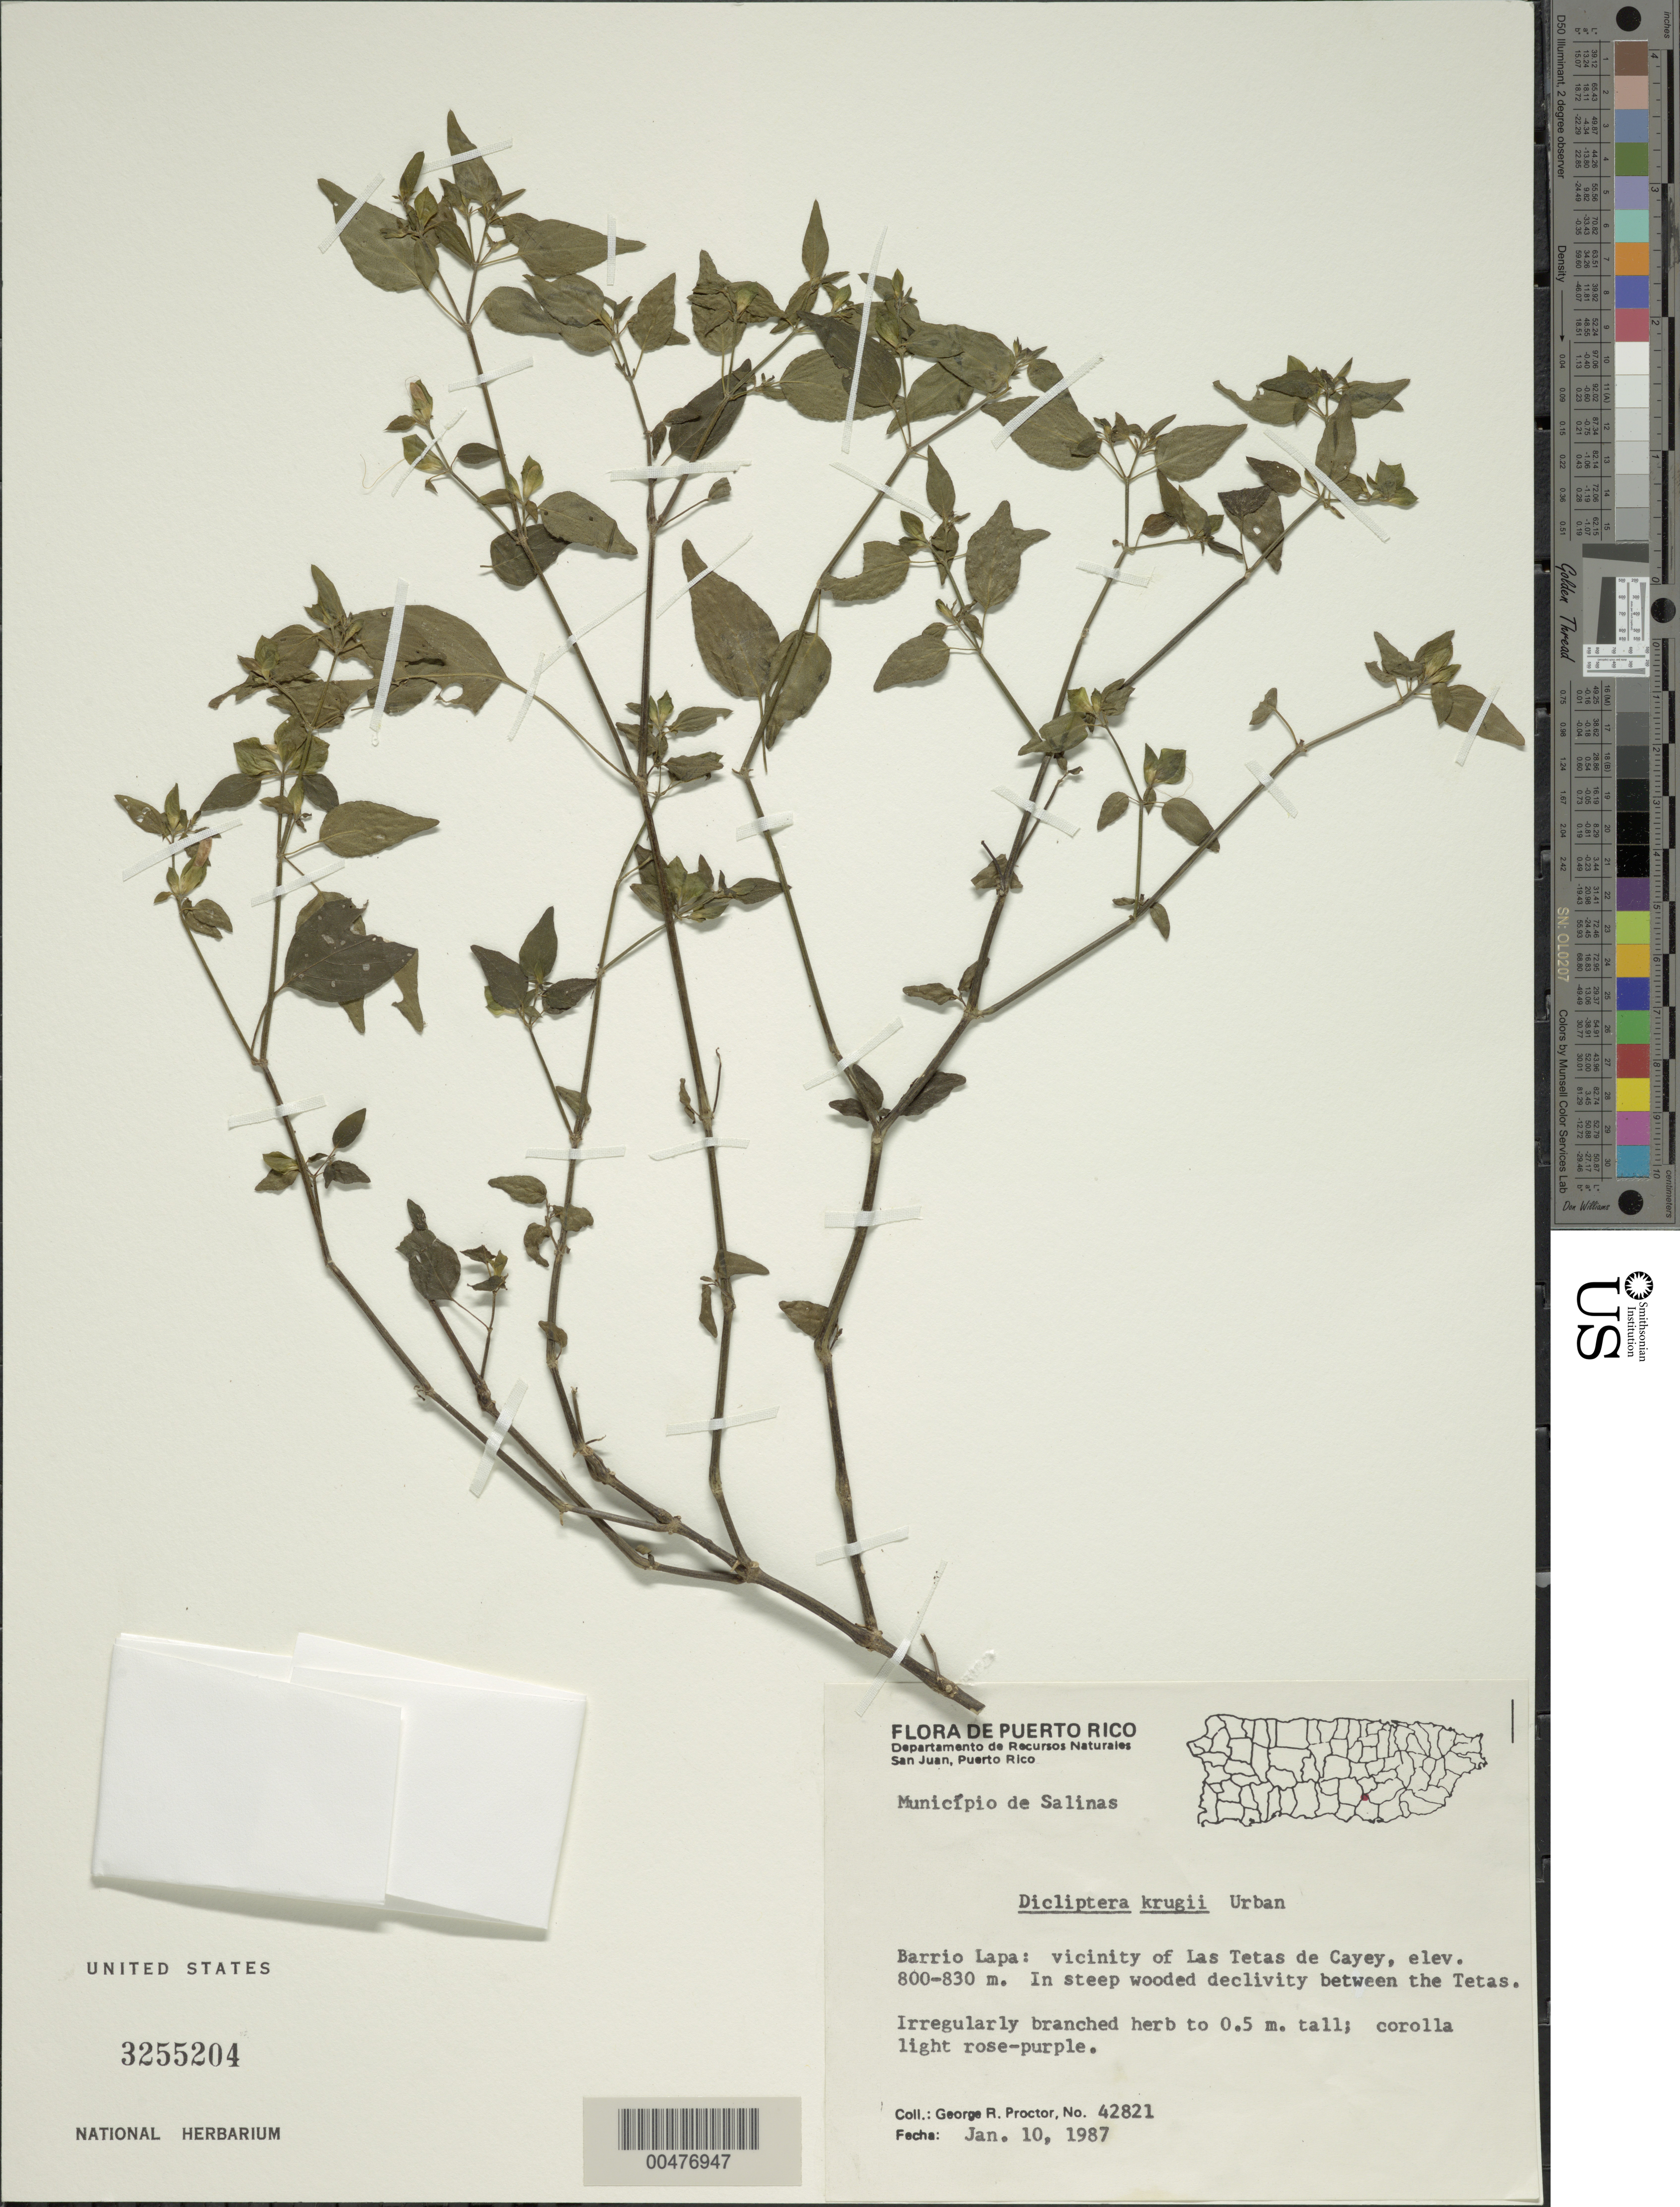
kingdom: Plantae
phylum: Tracheophyta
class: Magnoliopsida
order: Lamiales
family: Acanthaceae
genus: Dicliptera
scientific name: Dicliptera krugii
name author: Urb.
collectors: G. R. Proctor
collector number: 42821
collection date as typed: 10 Jan 1987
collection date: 1987-01-10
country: Puerto Rico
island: Greater Antilles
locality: Barrio Lapa: vic. of Las Tetas de Cayey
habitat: In steep wooded declivity between the Tetas.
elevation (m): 800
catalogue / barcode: US 3255204